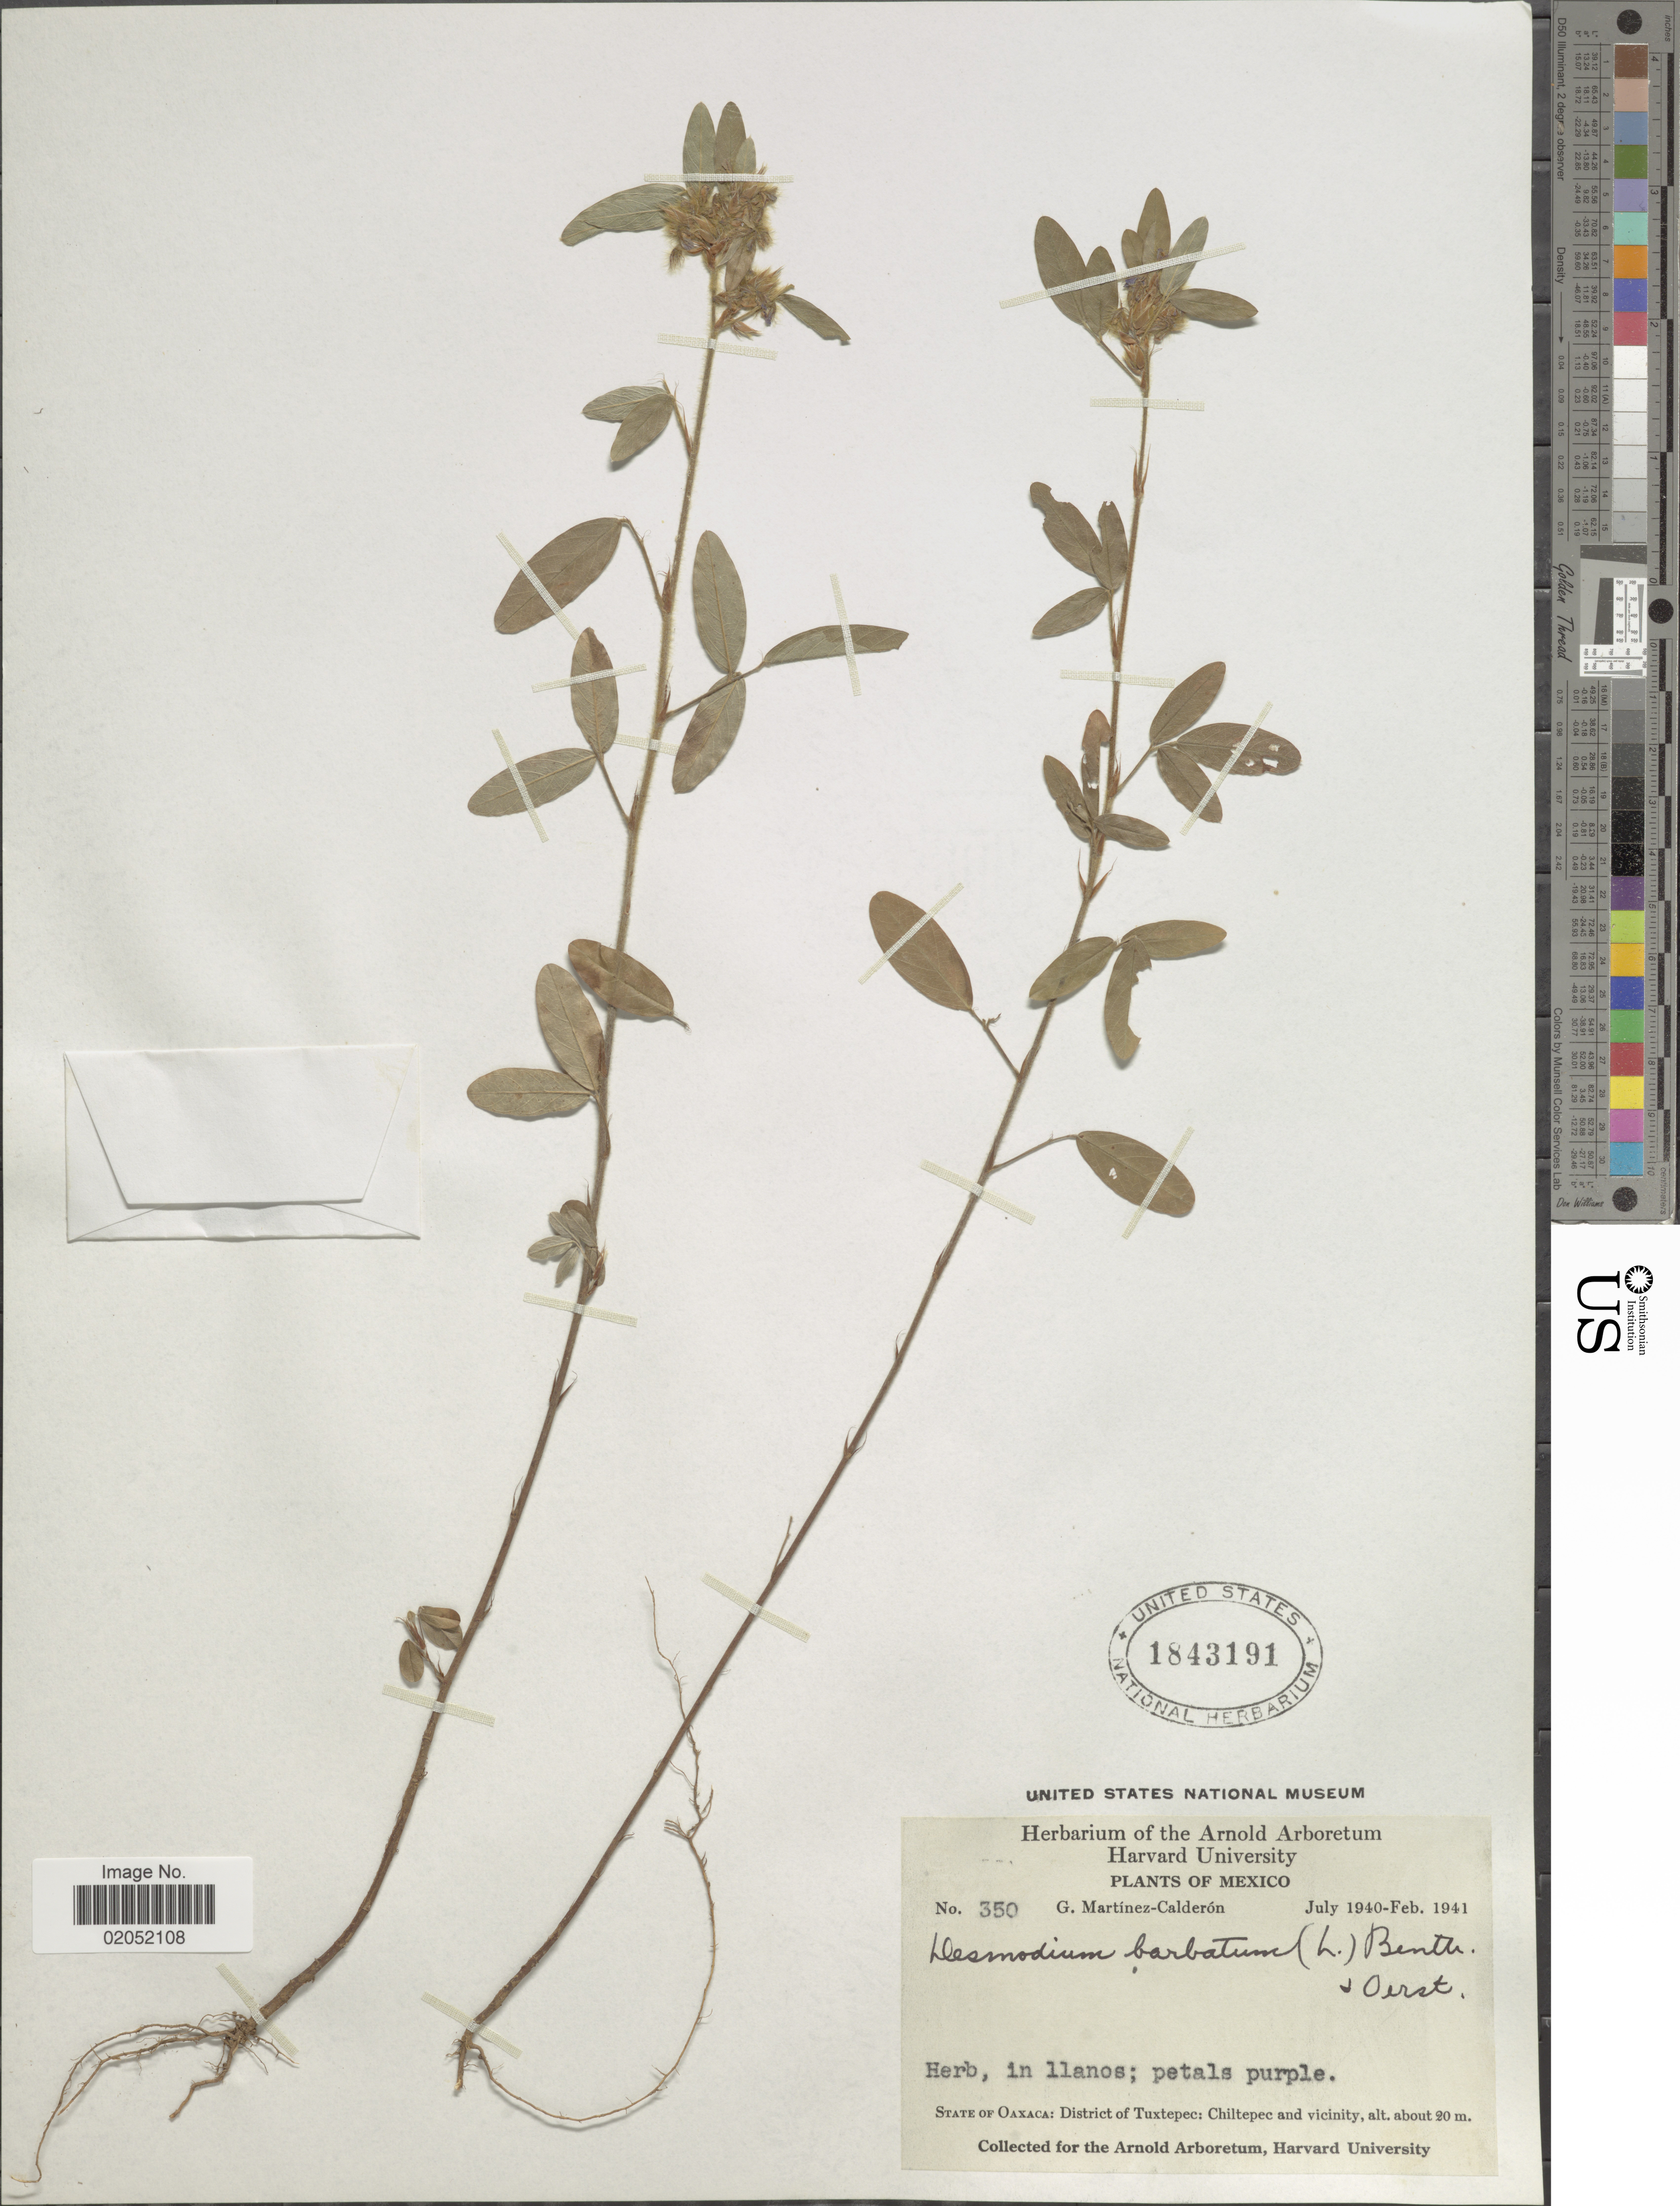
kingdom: Plantae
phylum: Tracheophyta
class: Magnoliopsida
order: Fabales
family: Fabaceae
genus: Grona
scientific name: Grona barbata var. barbata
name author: (L.) H. Ohashi & K. Ohashi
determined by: Strong, Mark T., (BOT), Smithsonian Institution - National Museum of Natural History (UNITED STATES)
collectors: G. Martínez Calderón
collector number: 350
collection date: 1940-07/1941-02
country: Mexico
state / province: Oaxaca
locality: District of Tuxtepec: Chiltepec and vicinity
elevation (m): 20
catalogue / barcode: US 1843191